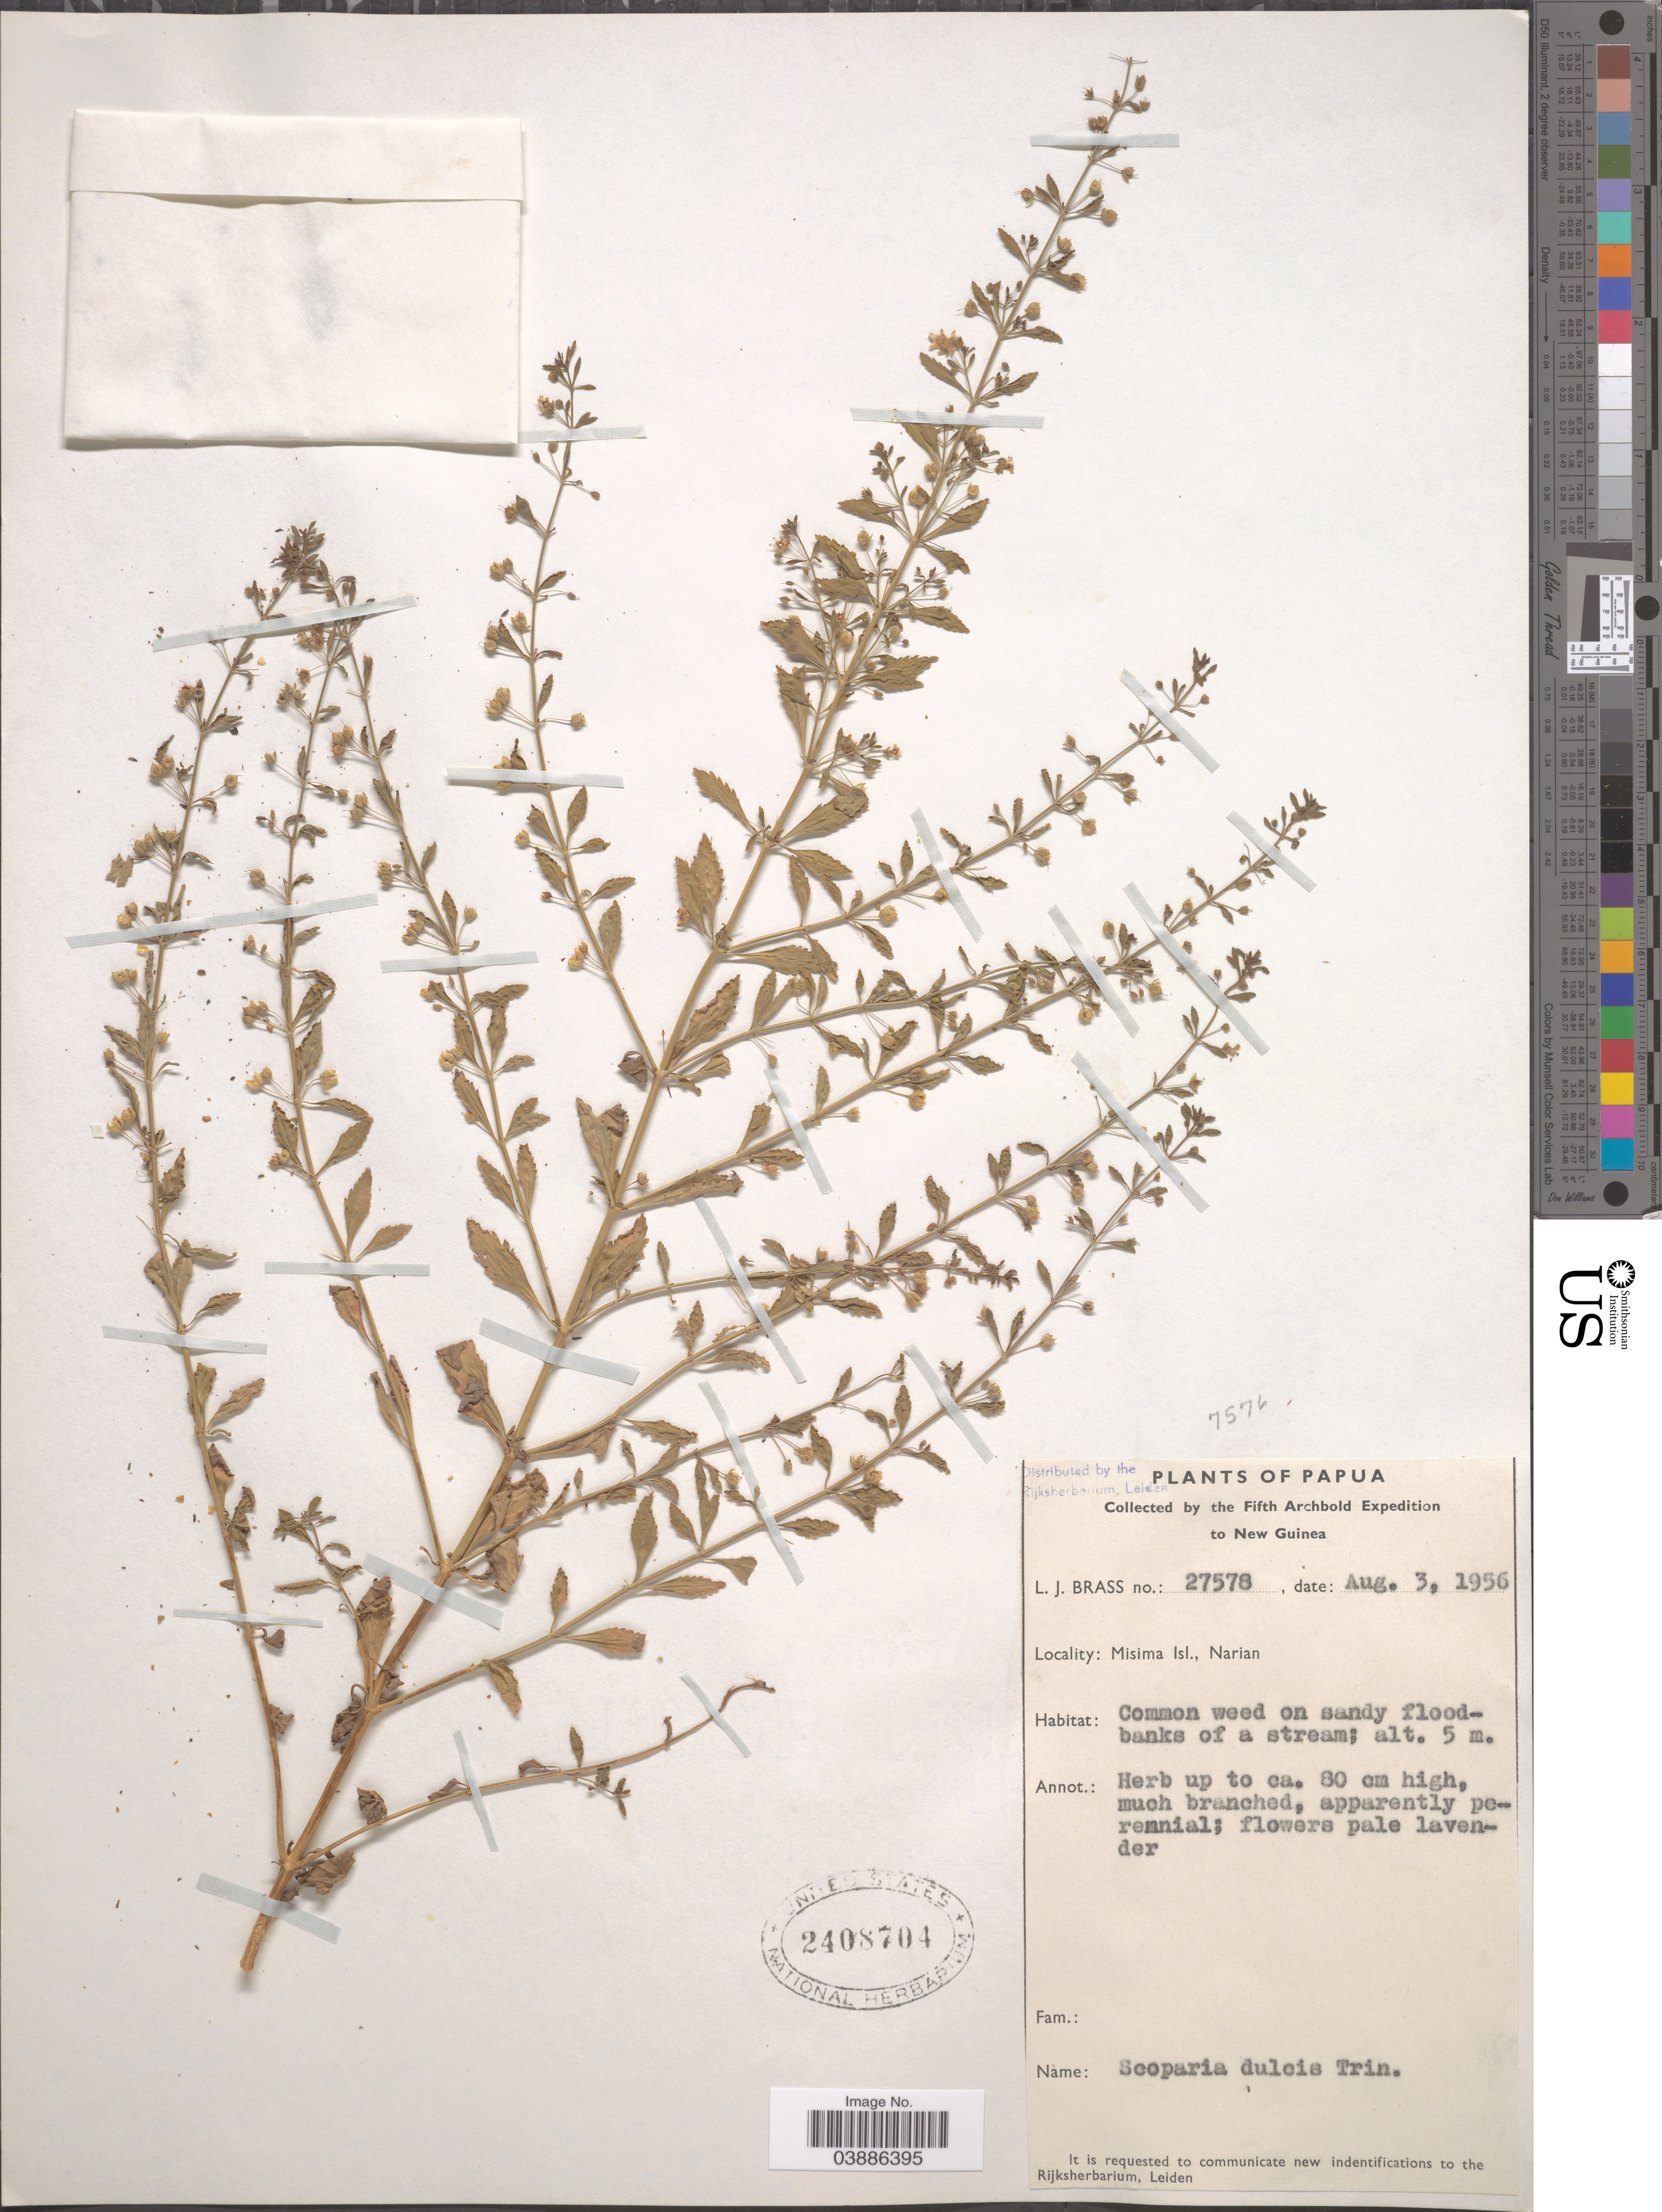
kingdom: Plantae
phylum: Tracheophyta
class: Magnoliopsida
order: Lamiales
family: Plantaginaceae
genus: Scoparia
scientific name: Scoparia dulcis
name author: L.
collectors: L. J. Brass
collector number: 27578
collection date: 1956-08-03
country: Papua New Guinea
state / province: Milne Bay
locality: Papua. To New Guinea. Misima Isl., Narian.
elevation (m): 5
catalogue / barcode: US 2408704